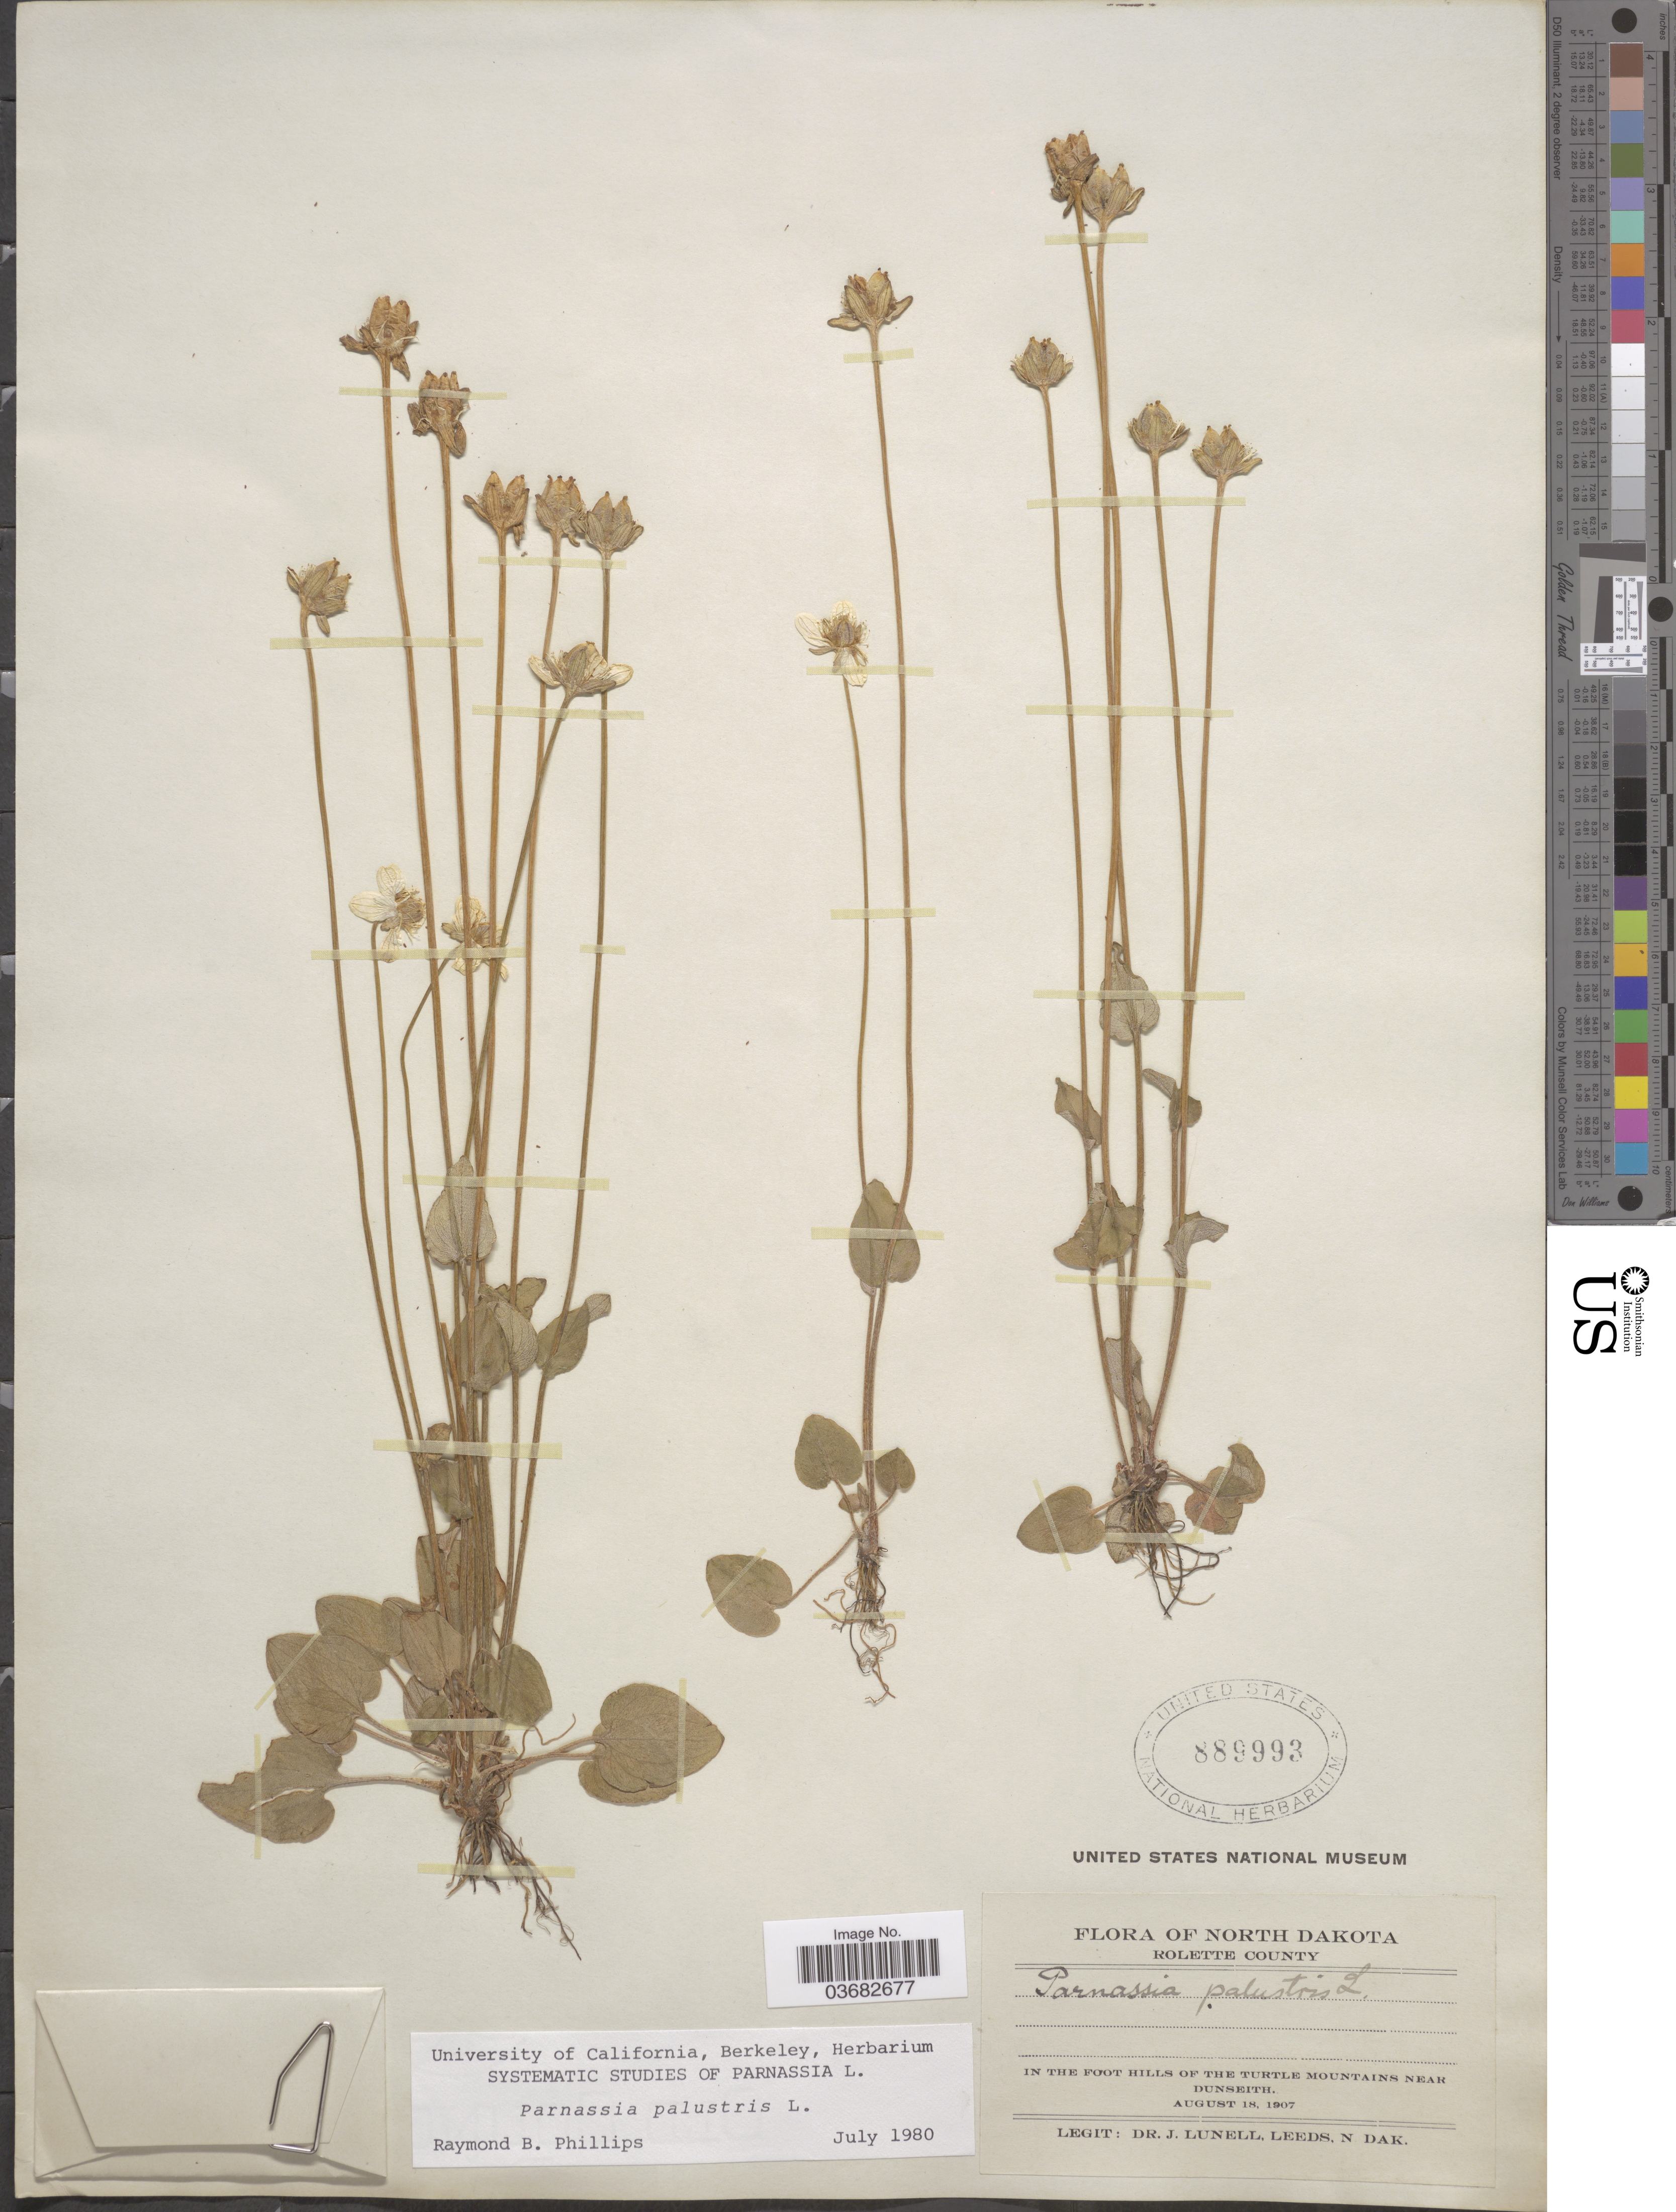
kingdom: Plantae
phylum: Tracheophyta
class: Magnoliopsida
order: Celastrales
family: Parnassiaceae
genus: Parnassia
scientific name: Parnassia palustris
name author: L.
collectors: J. Lunell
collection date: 1907-08-18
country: United States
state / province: North Dakota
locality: Rolette County. In the foot hills of the Turtle Mountains near Dunseith.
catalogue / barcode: US 889993